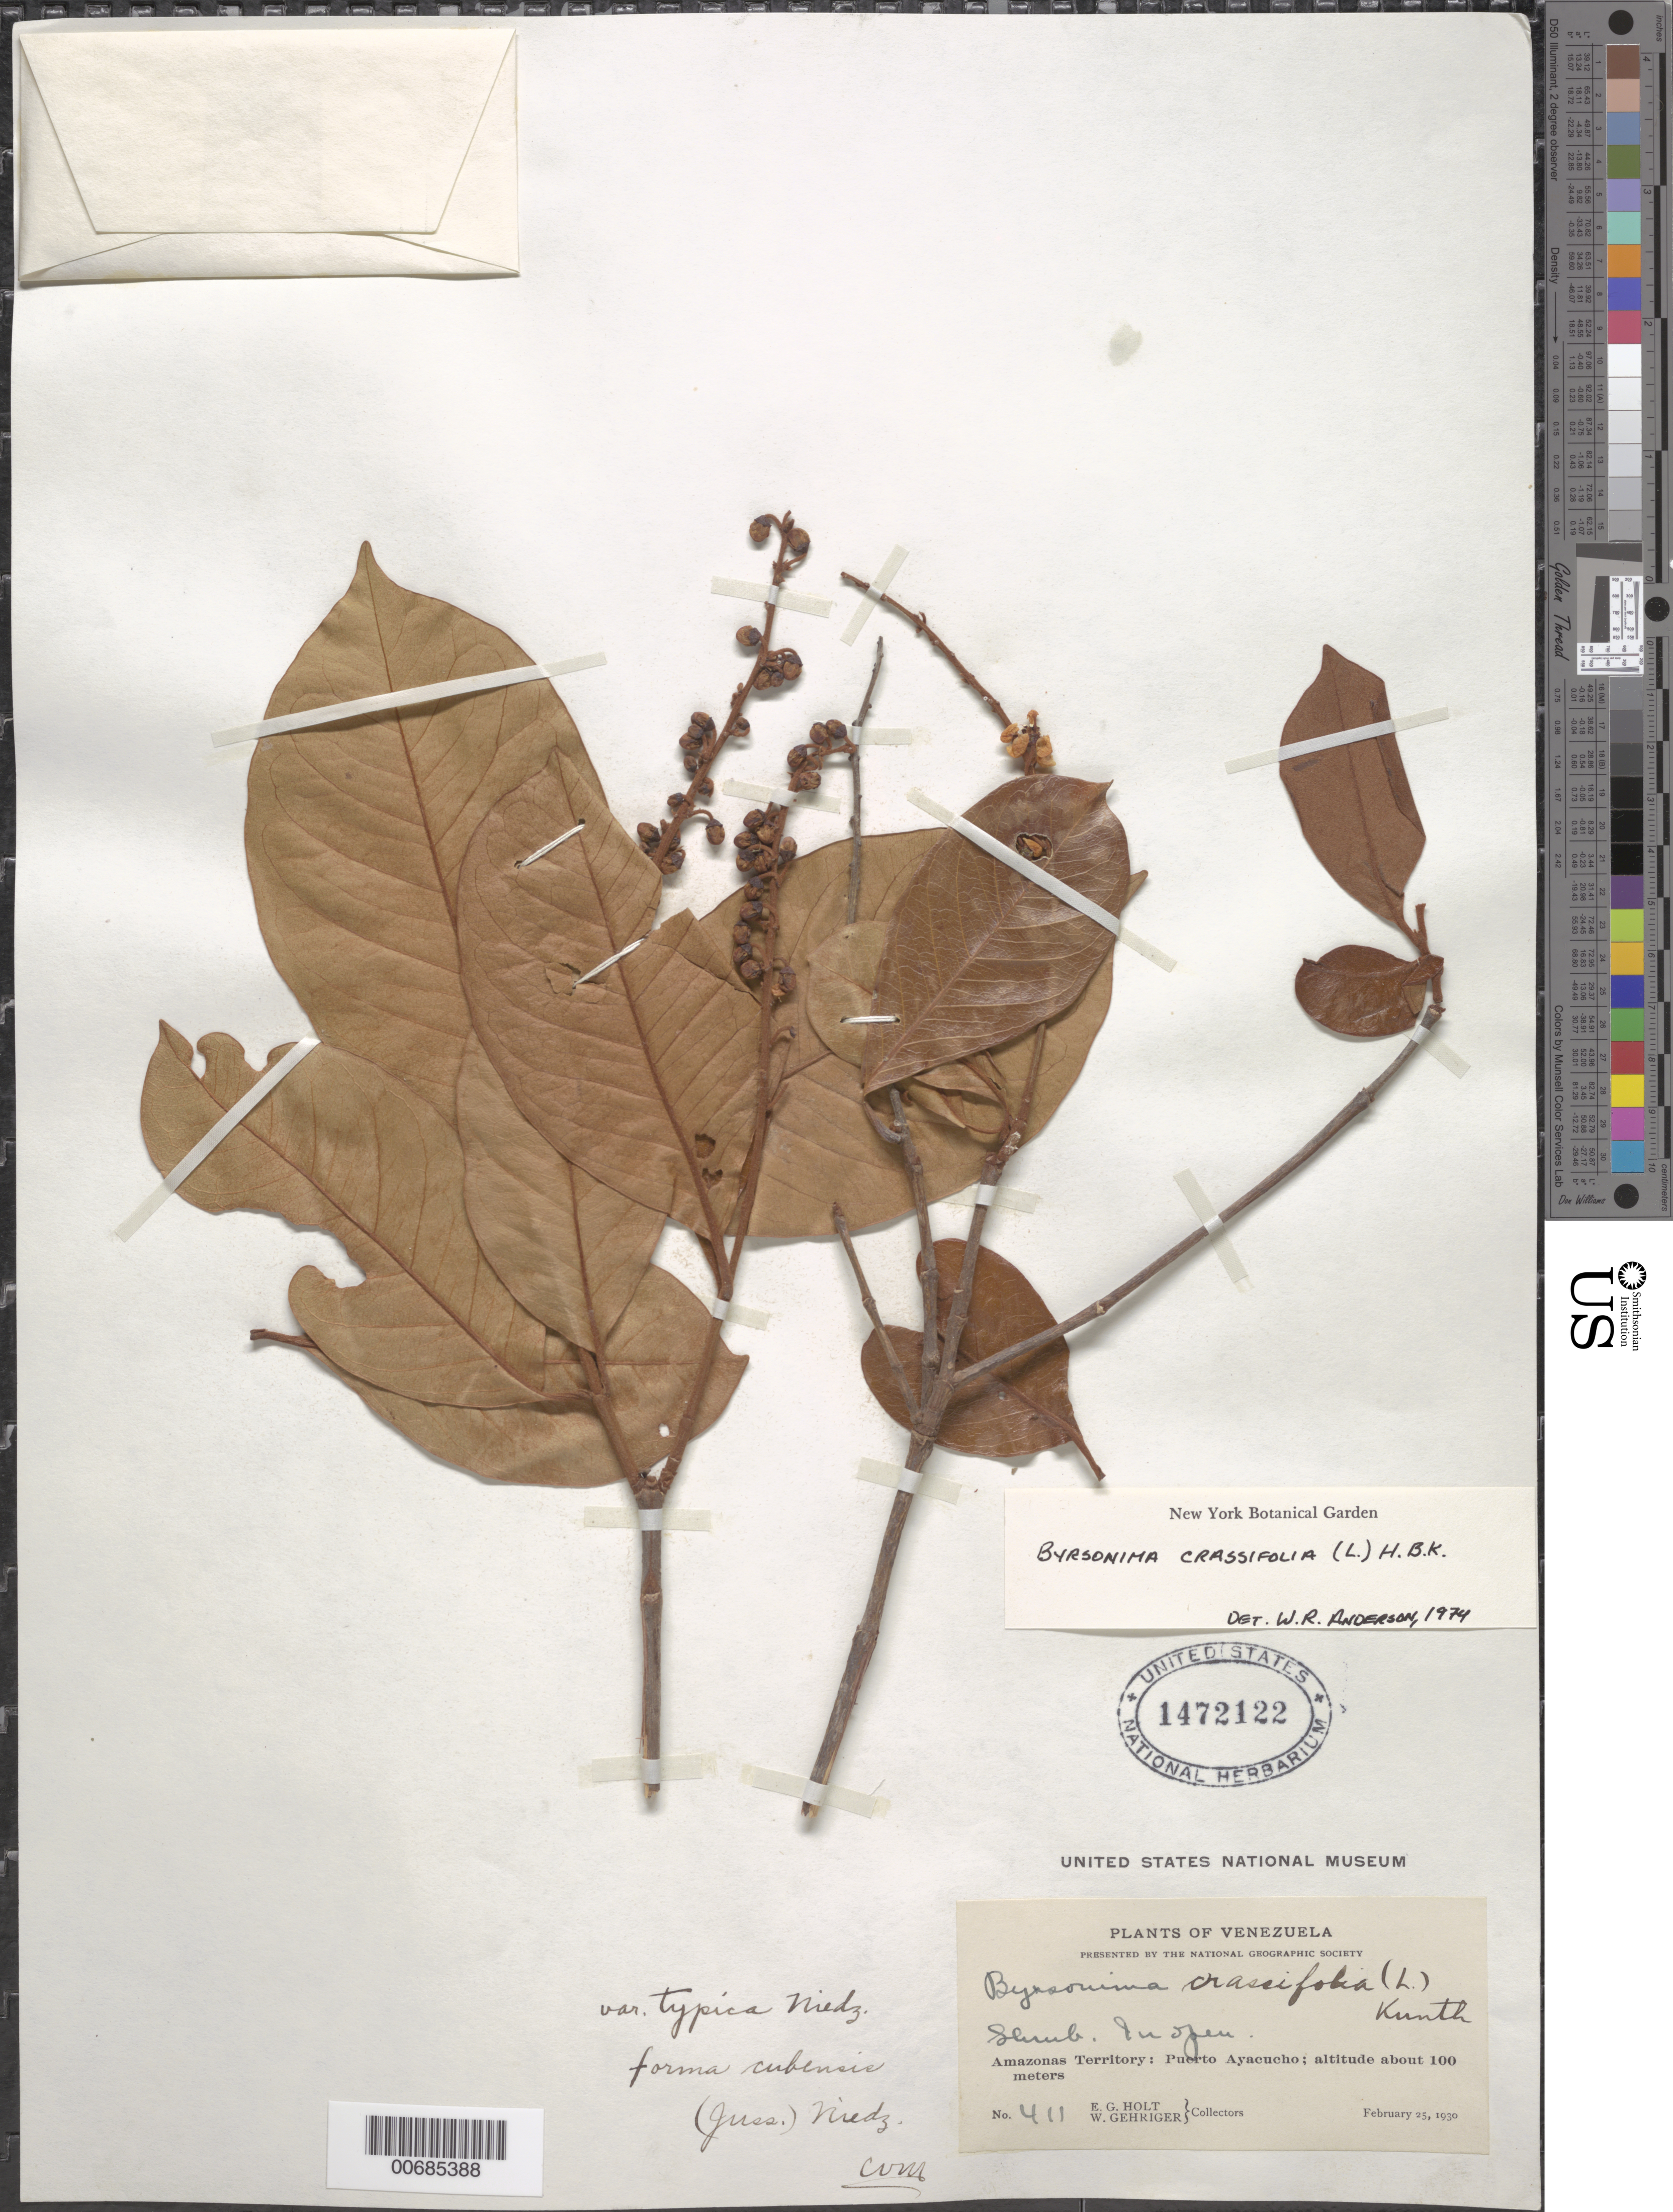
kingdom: Plantae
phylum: Tracheophyta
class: Magnoliopsida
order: Malpighiales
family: Malpighiaceae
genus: Byrsonima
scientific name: Byrsonima crassifolia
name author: (L.) Kunth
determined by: Anderson, W. R., (MICH), University of Michigan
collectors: E. Holt & W. Gehriger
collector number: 411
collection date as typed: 25-Feb-30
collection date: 1930-02-25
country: Venezuela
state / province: Amazonas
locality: Puerto Ayacucho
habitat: In open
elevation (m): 100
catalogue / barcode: US 1472122